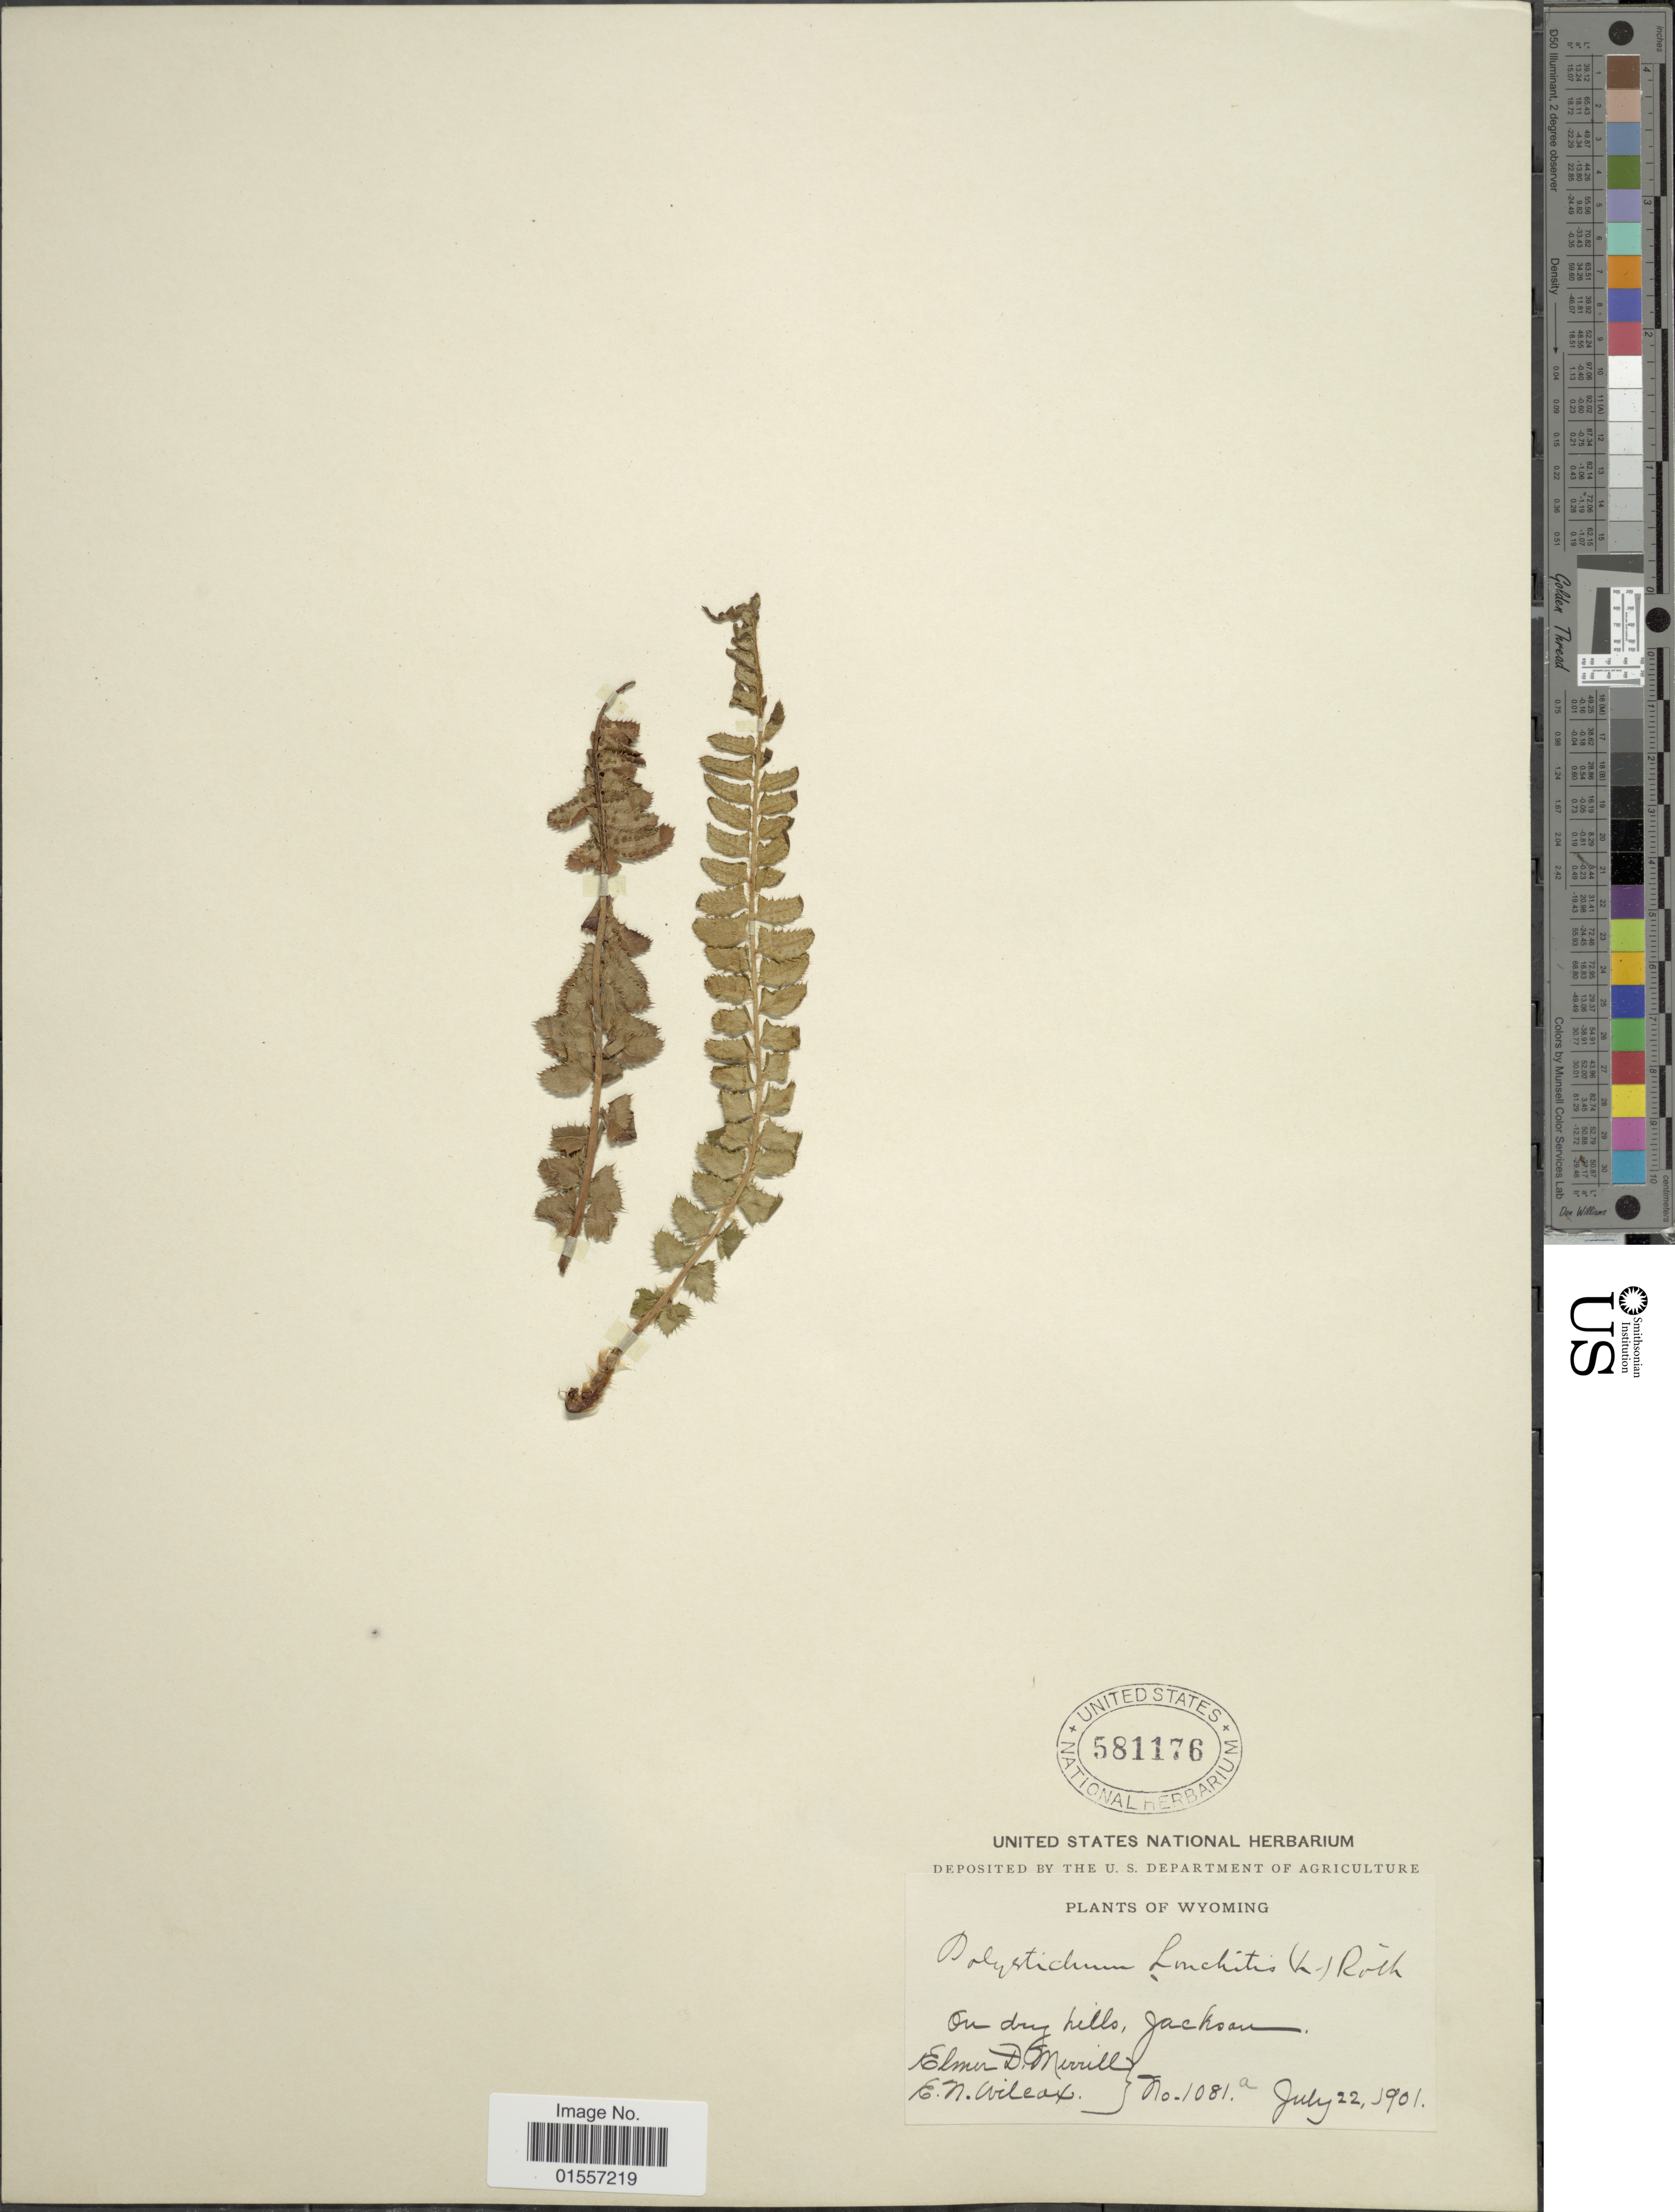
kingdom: Plantae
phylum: Tracheophyta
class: Polypodiopsida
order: Polypodiales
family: Dryopteridaceae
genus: Polystichum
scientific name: Polystichum lonchitis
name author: (Roth) L.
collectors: E. Wilcox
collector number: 1081a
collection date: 1901-07-22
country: United States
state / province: Wyoming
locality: On dry hills, Jackson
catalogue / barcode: US 581176